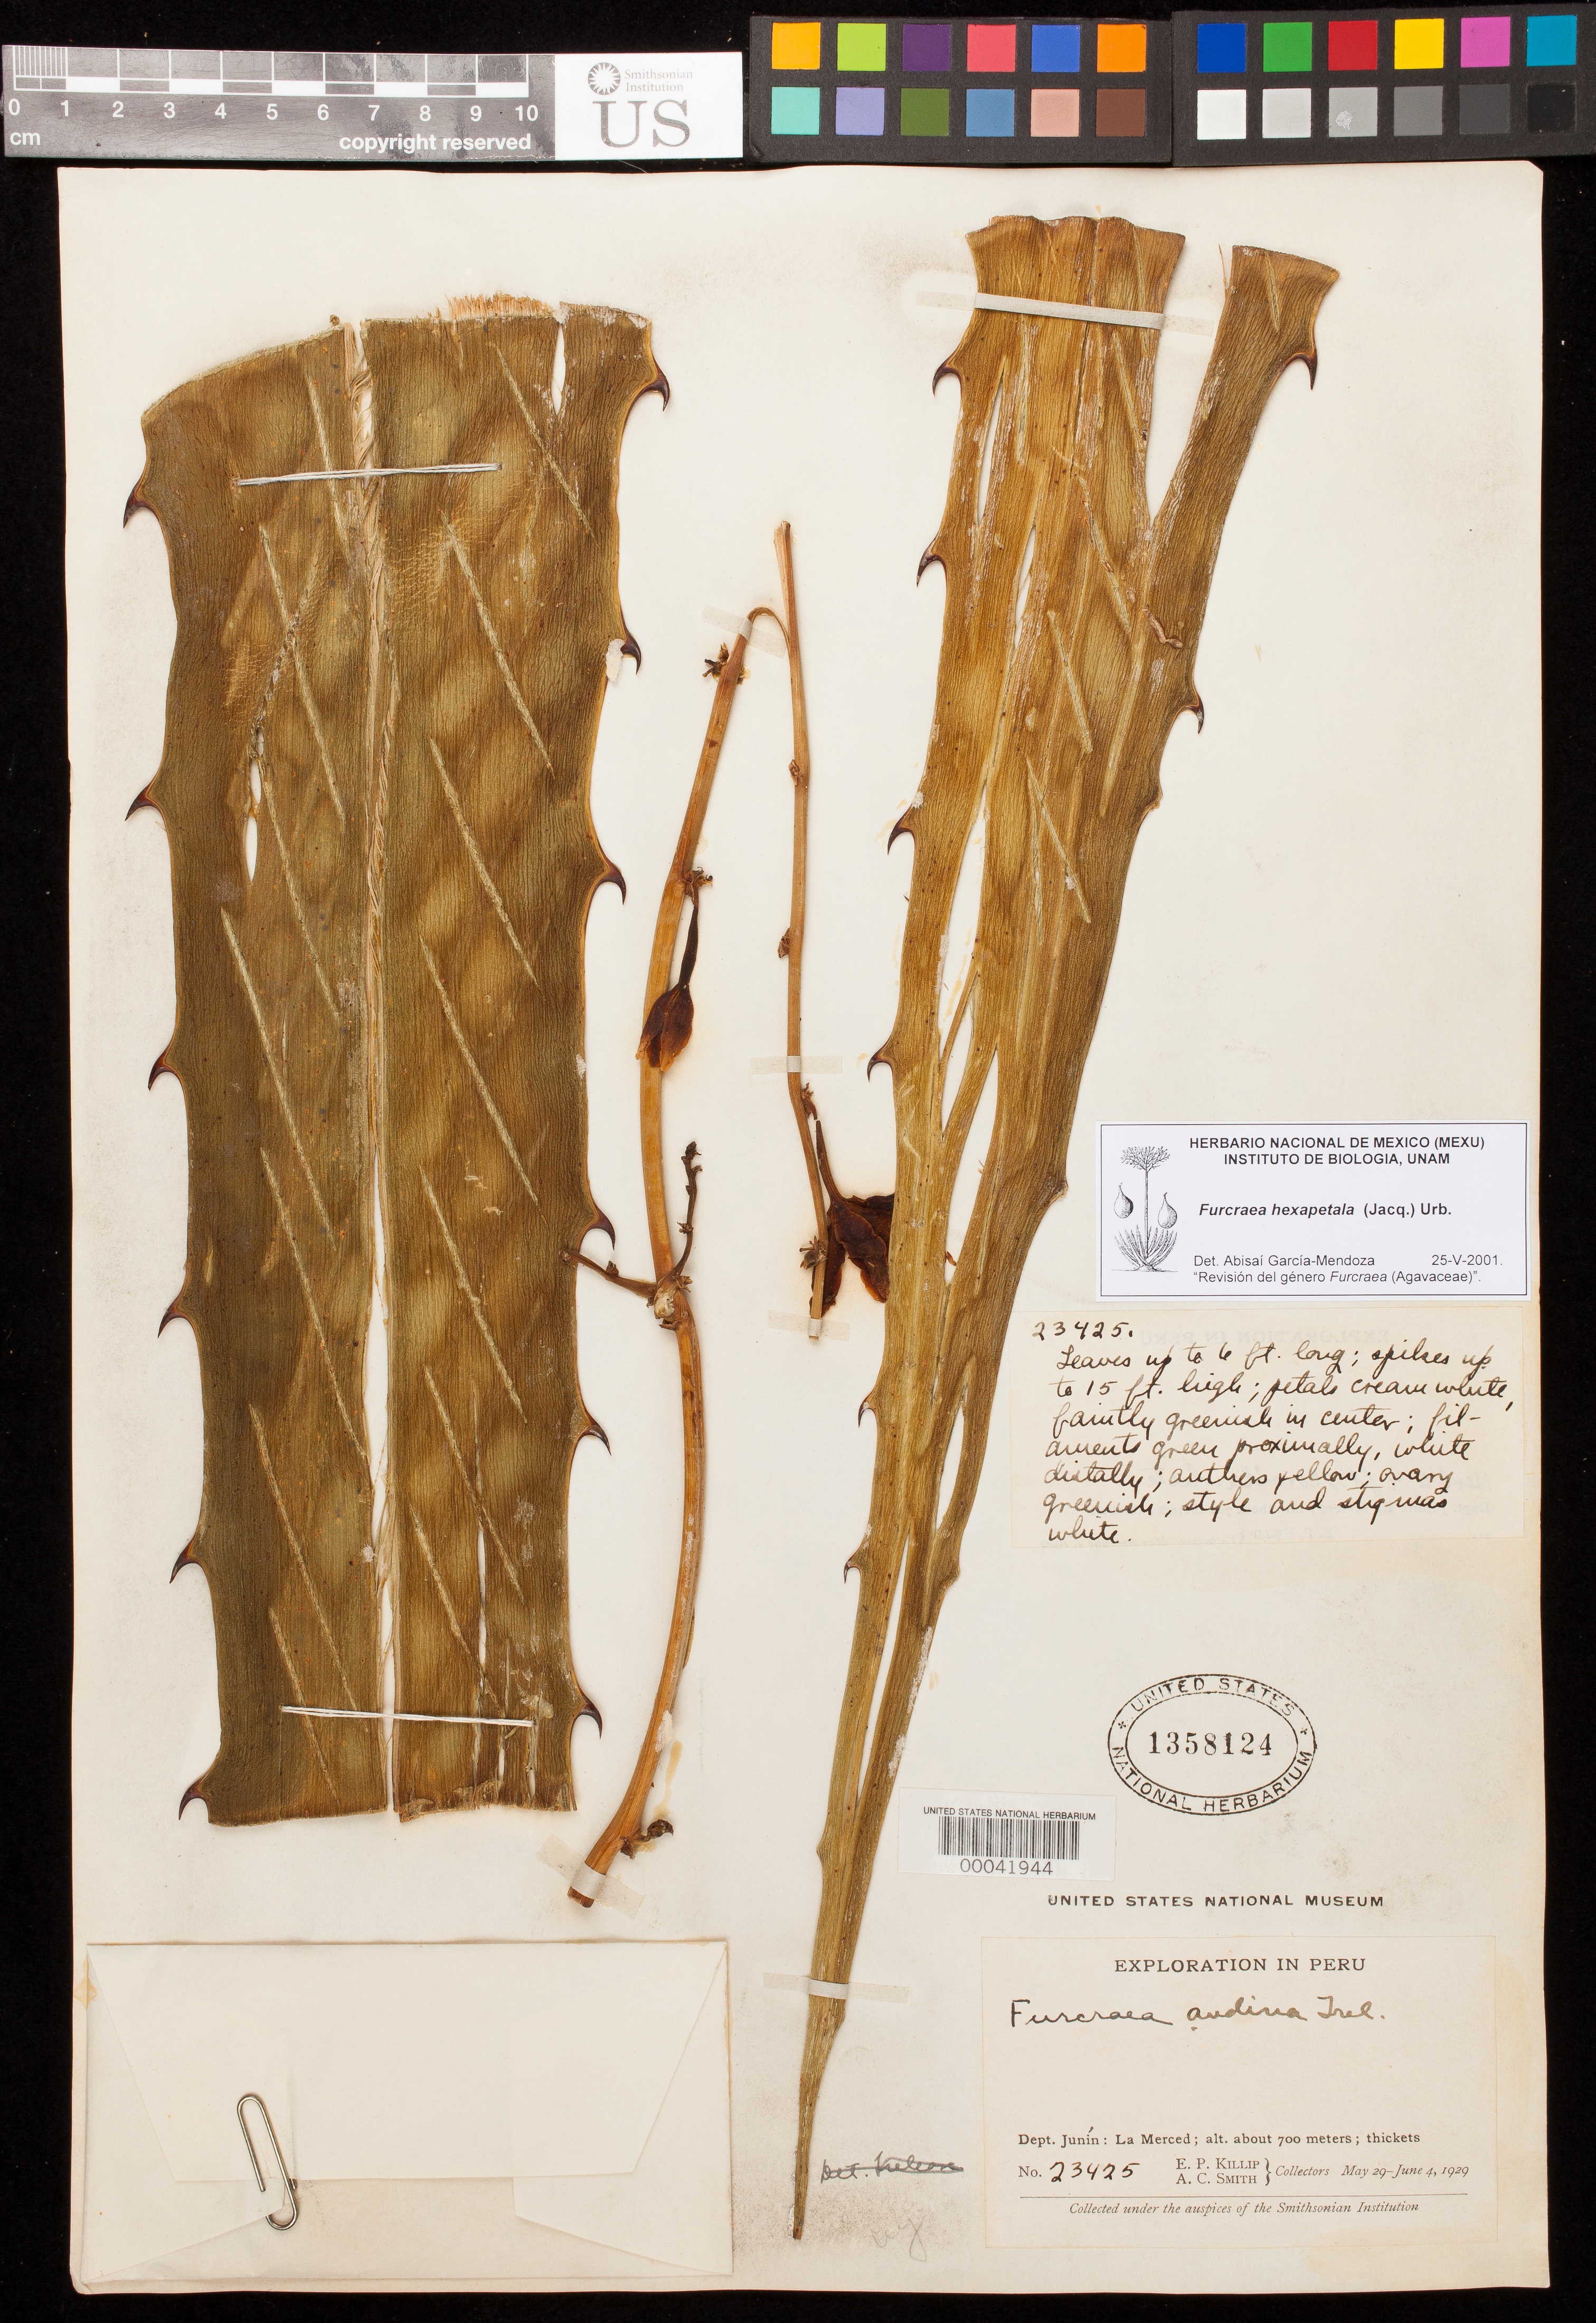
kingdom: Plantae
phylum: Tracheophyta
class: Liliopsida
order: Asparagales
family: Asparagaceae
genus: Furcraea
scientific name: Furcraea hexapetala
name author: (Jacq.) Urb.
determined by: García-Mendoza, A.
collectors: E. P. Killip & A. C. Smith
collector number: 23425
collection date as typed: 29 May 1929 to 04 Jun 1929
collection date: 1929-05-29/1929-06-04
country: Peru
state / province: Junín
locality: La merced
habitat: Thickets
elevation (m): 700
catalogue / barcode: US 1358124